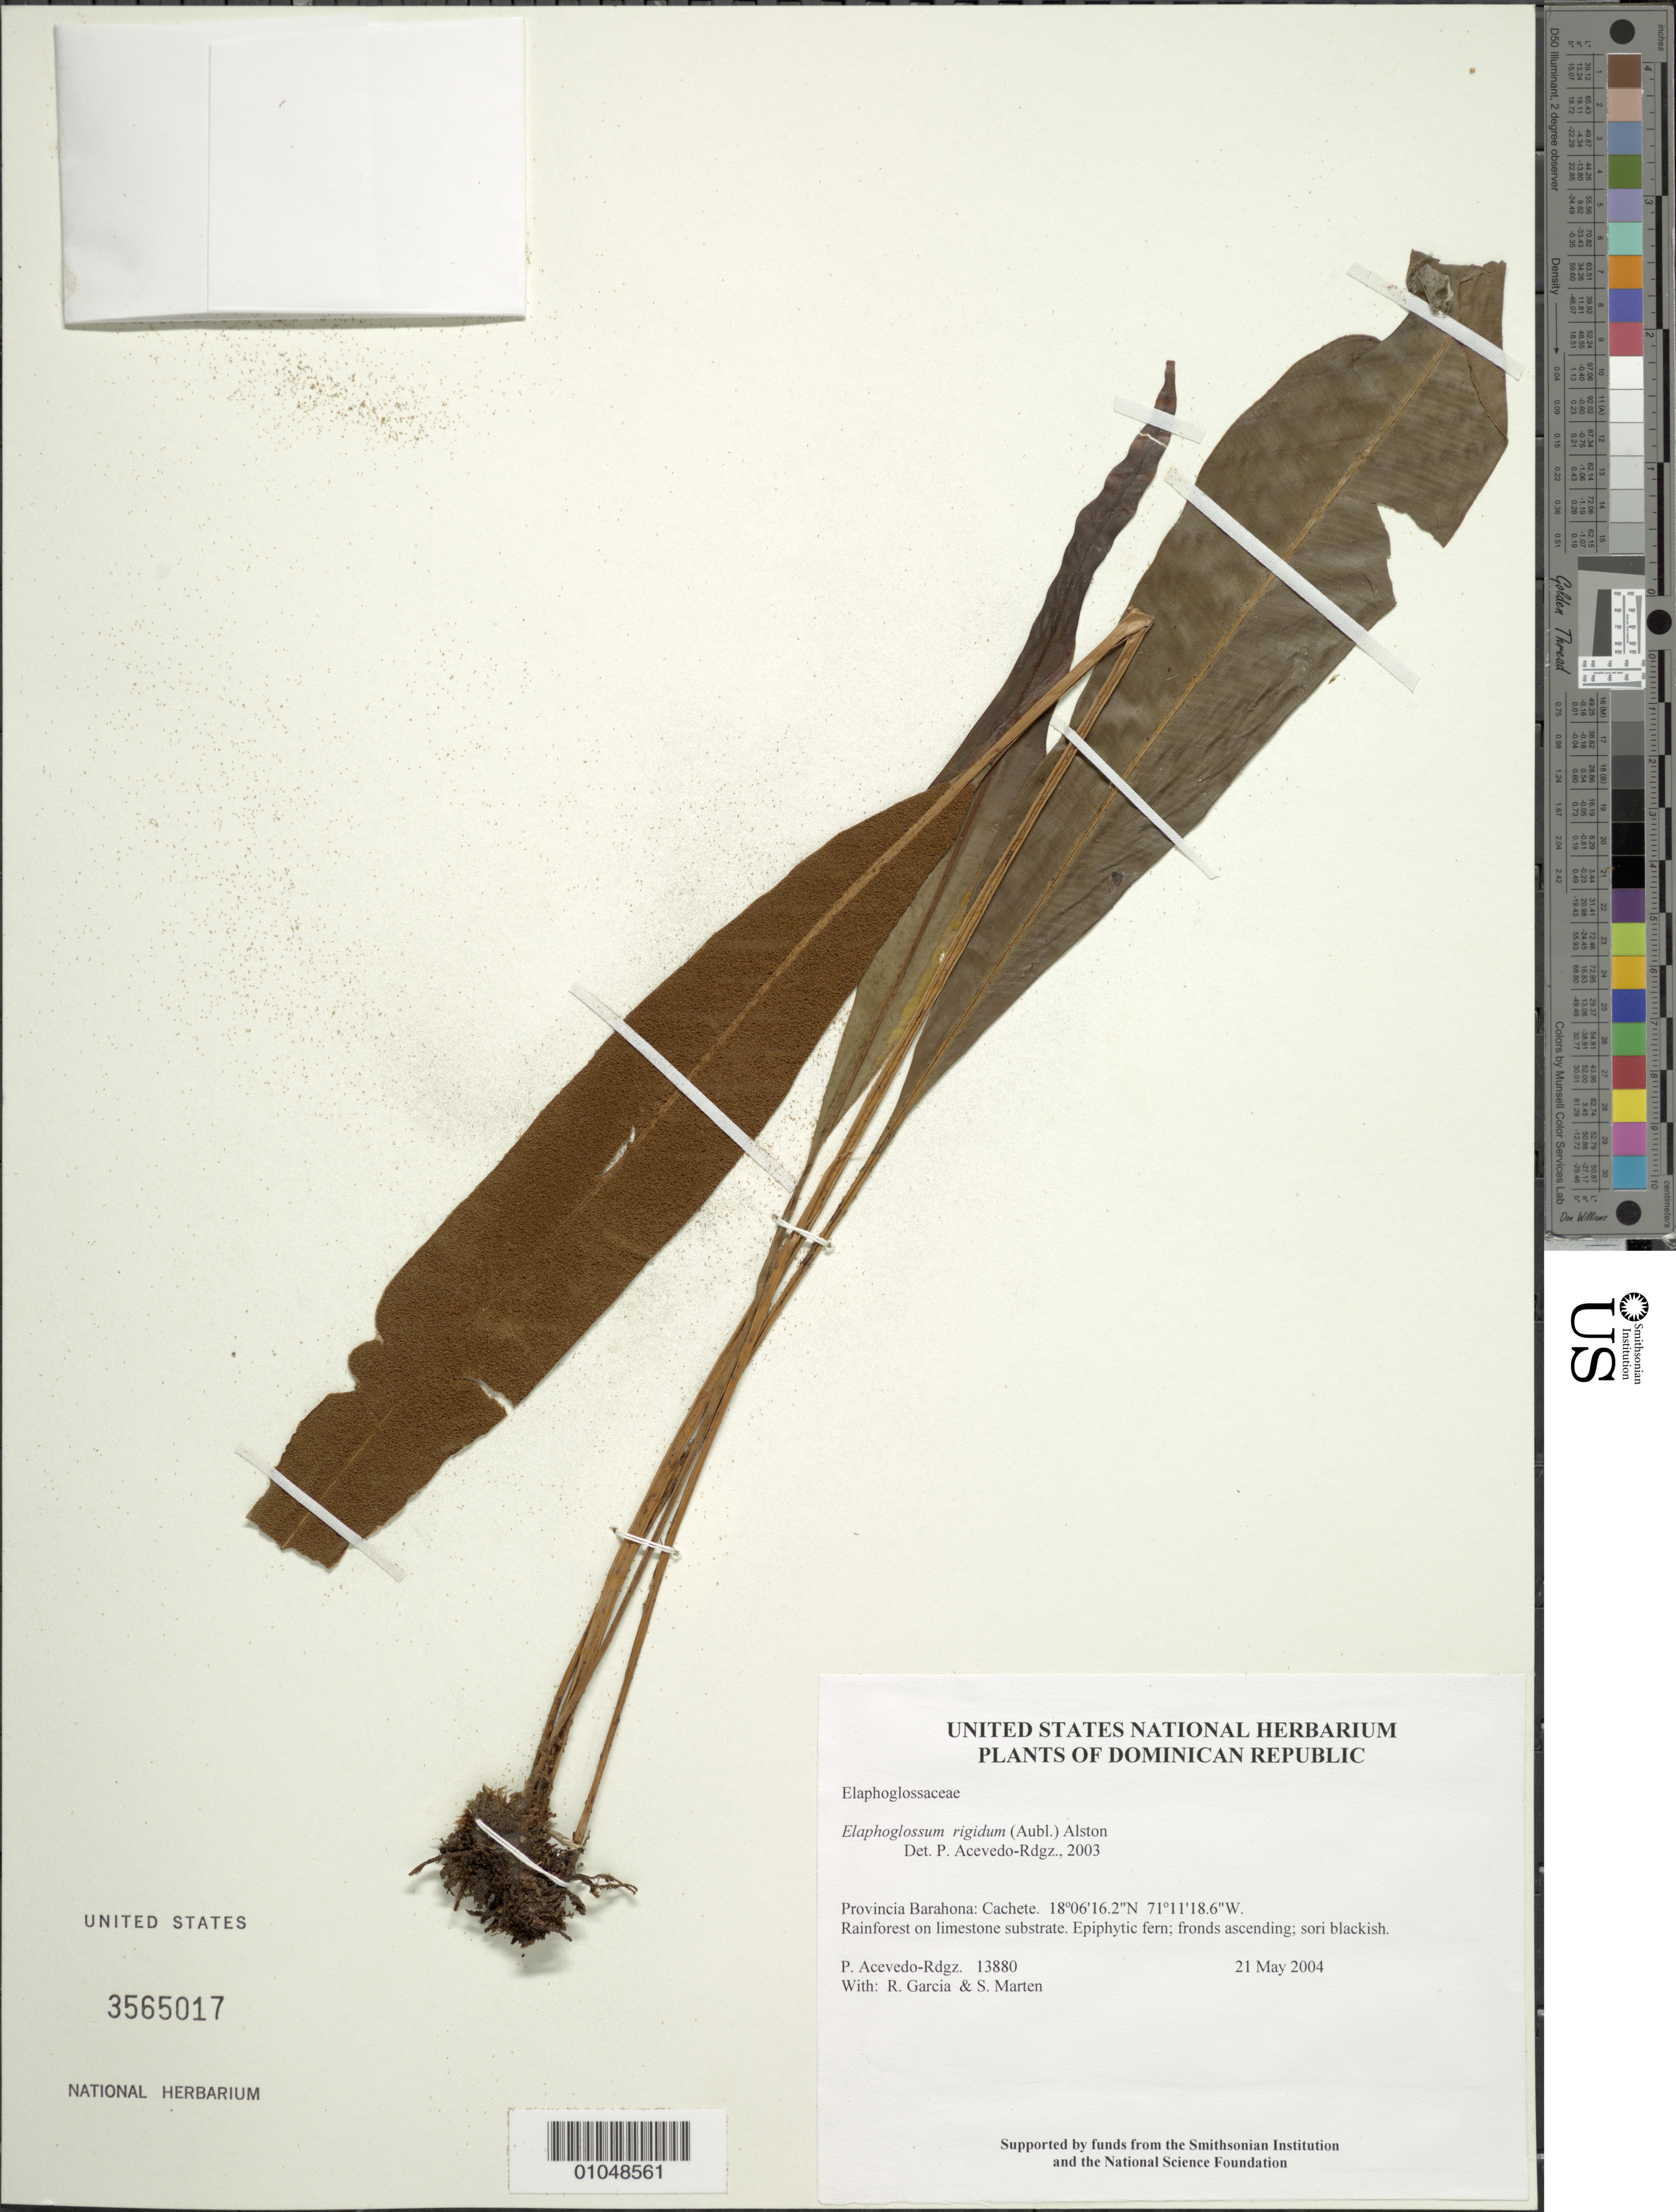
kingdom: Plantae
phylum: Tracheophyta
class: Polypodiopsida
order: Polypodiales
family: Dryopteridaceae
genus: Elaphoglossum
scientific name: Elaphoglossum rigidum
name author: (Aubl.) Urb.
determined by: Acevedo-Rodríguez, P., (BOT), Smithsonian Institution - National Museum of Natural History (UNITED STATES)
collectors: P. Acevedo-Rodr., R. G. García & S. Marten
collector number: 13880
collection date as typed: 21 May 2004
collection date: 2004-05-21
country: Dominican Republic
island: Hispaniola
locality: Provincia Barahona: Cachete.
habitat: Rainforest on limestone substrate.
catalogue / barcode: US 3565017